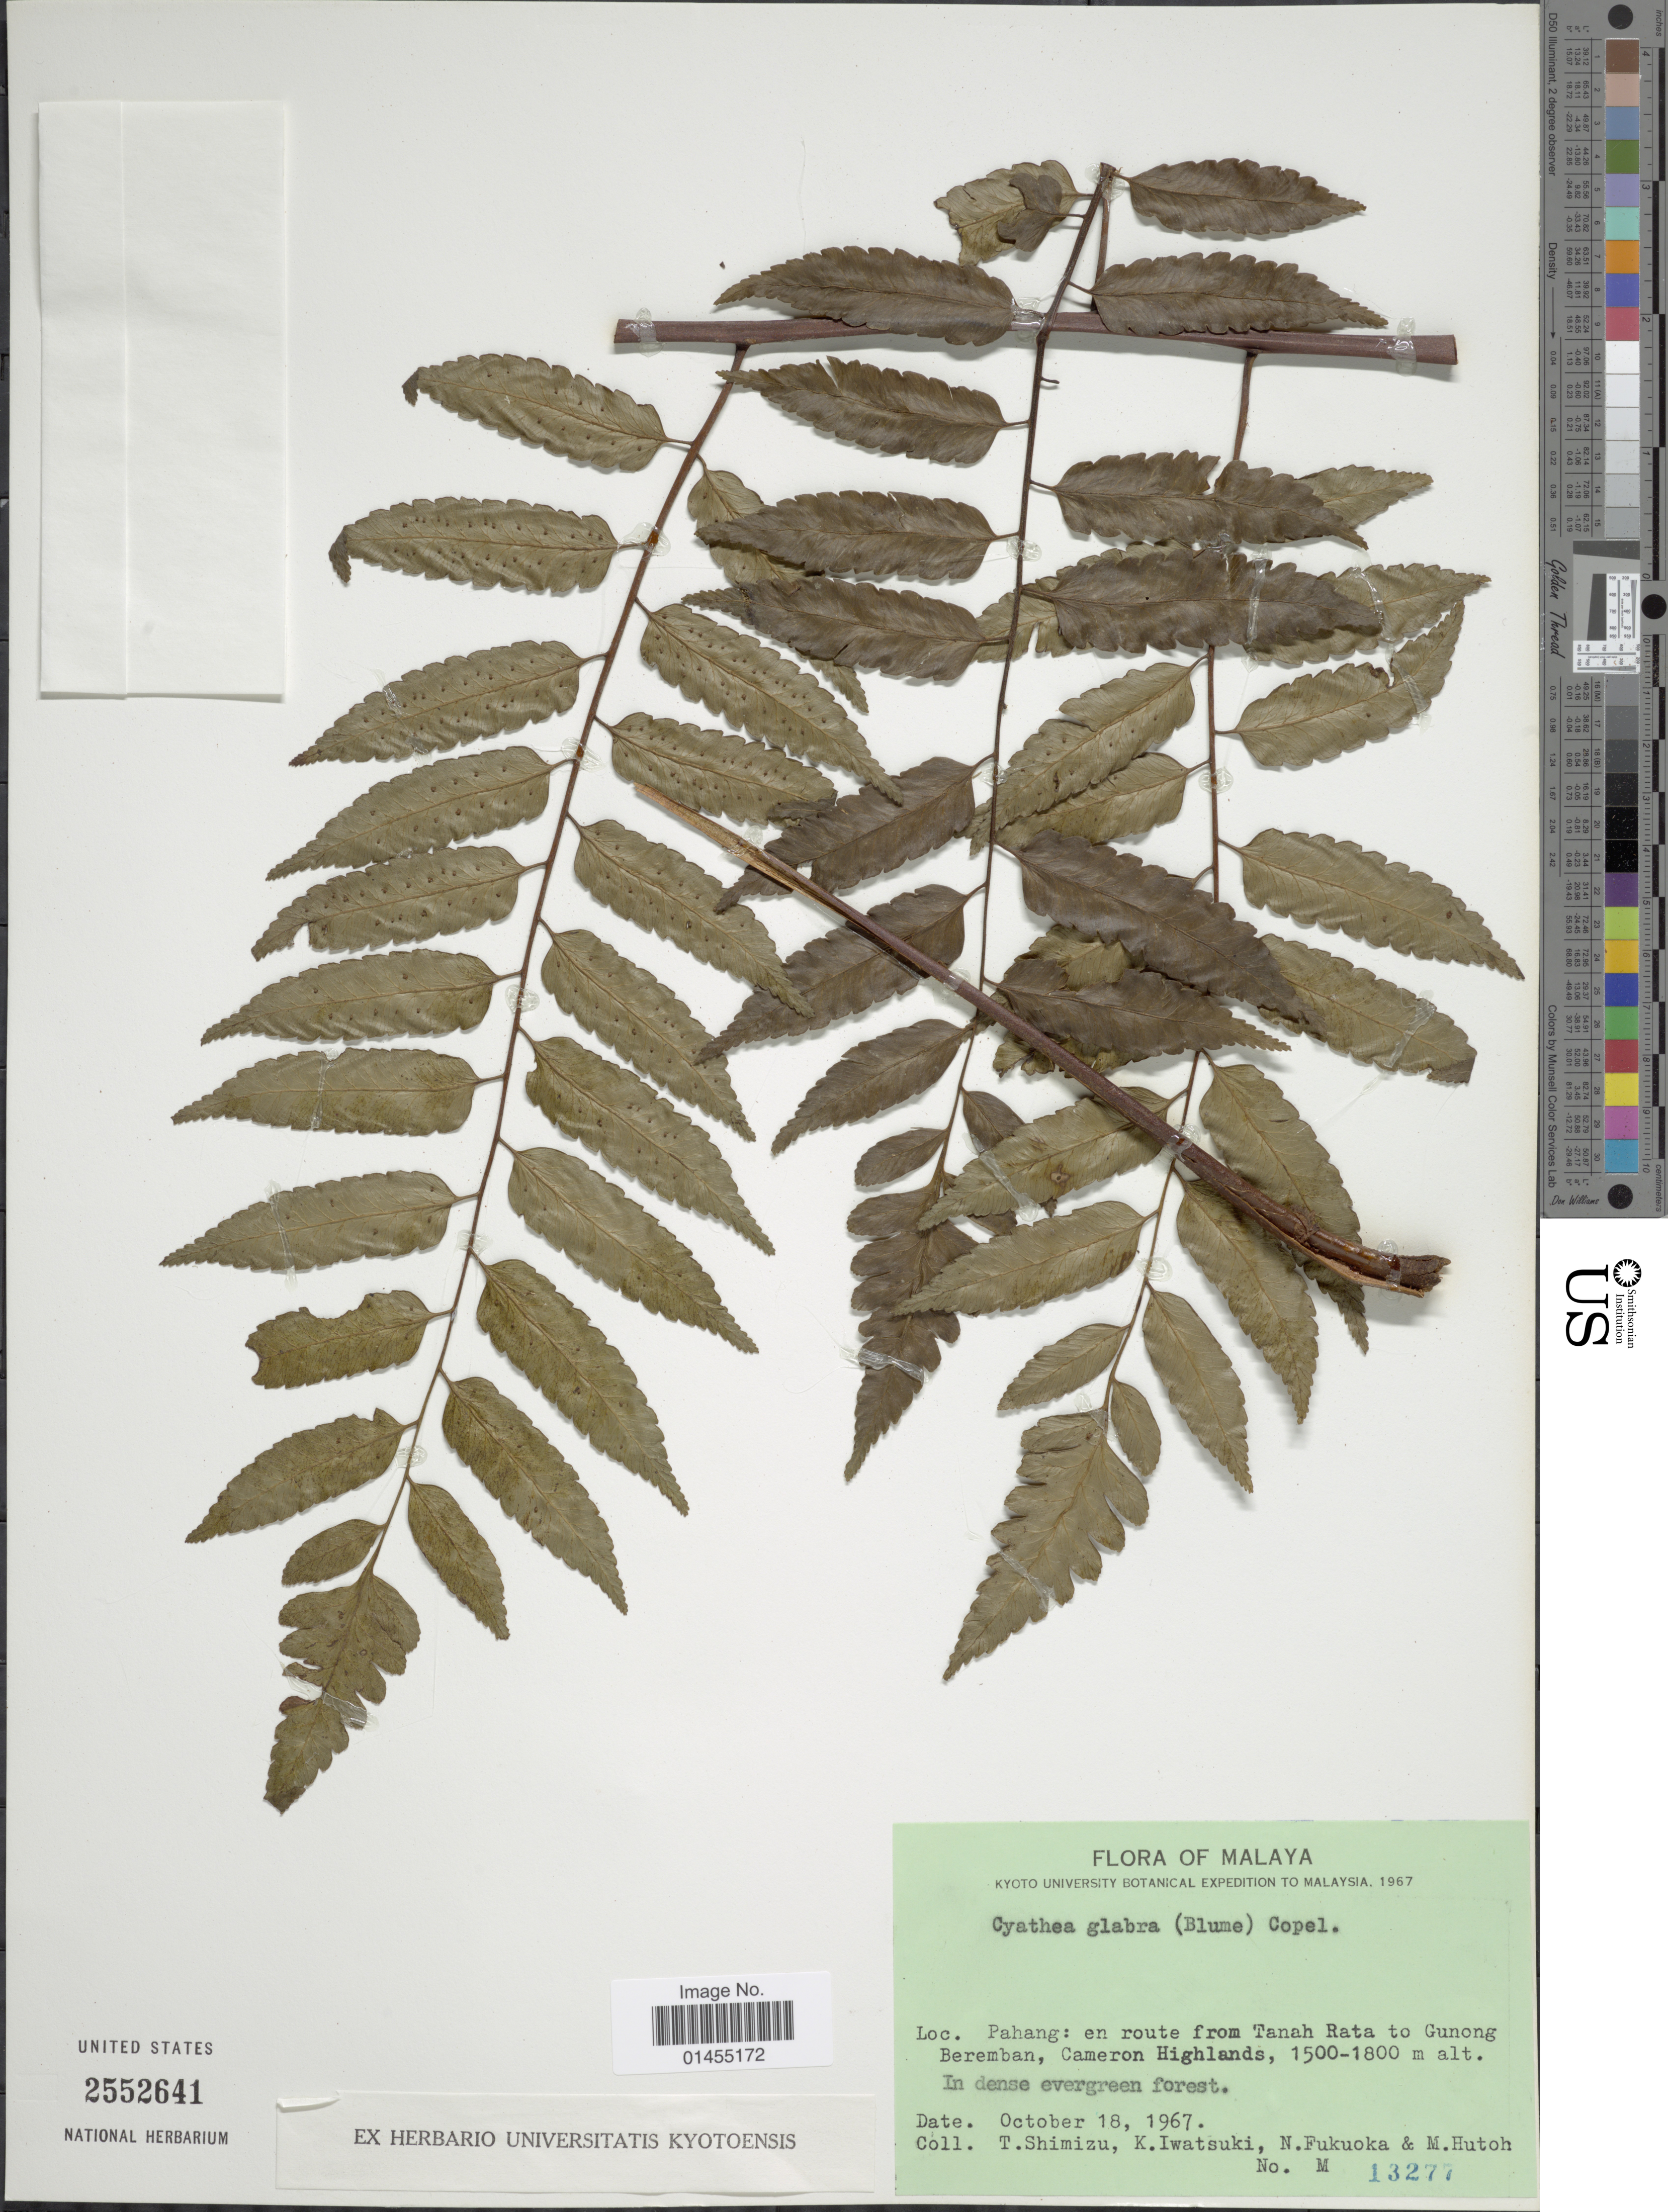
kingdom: Plantae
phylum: Tracheophyta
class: Polypodiopsida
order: Cyatheales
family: Cyatheaceae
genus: Alsophila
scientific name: Alsophila glabra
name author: (Blume) Hook.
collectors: T. Shimizu, K. Iwatsuki, N. Fukuoka & M. Hutoh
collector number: M 13277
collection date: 1967-10-18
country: Malaysia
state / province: Pahang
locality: Pahang: en route from Tanah Rata to Gunong Beremban, Cameron Hoghlands.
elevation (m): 1500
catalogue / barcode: US 2552641